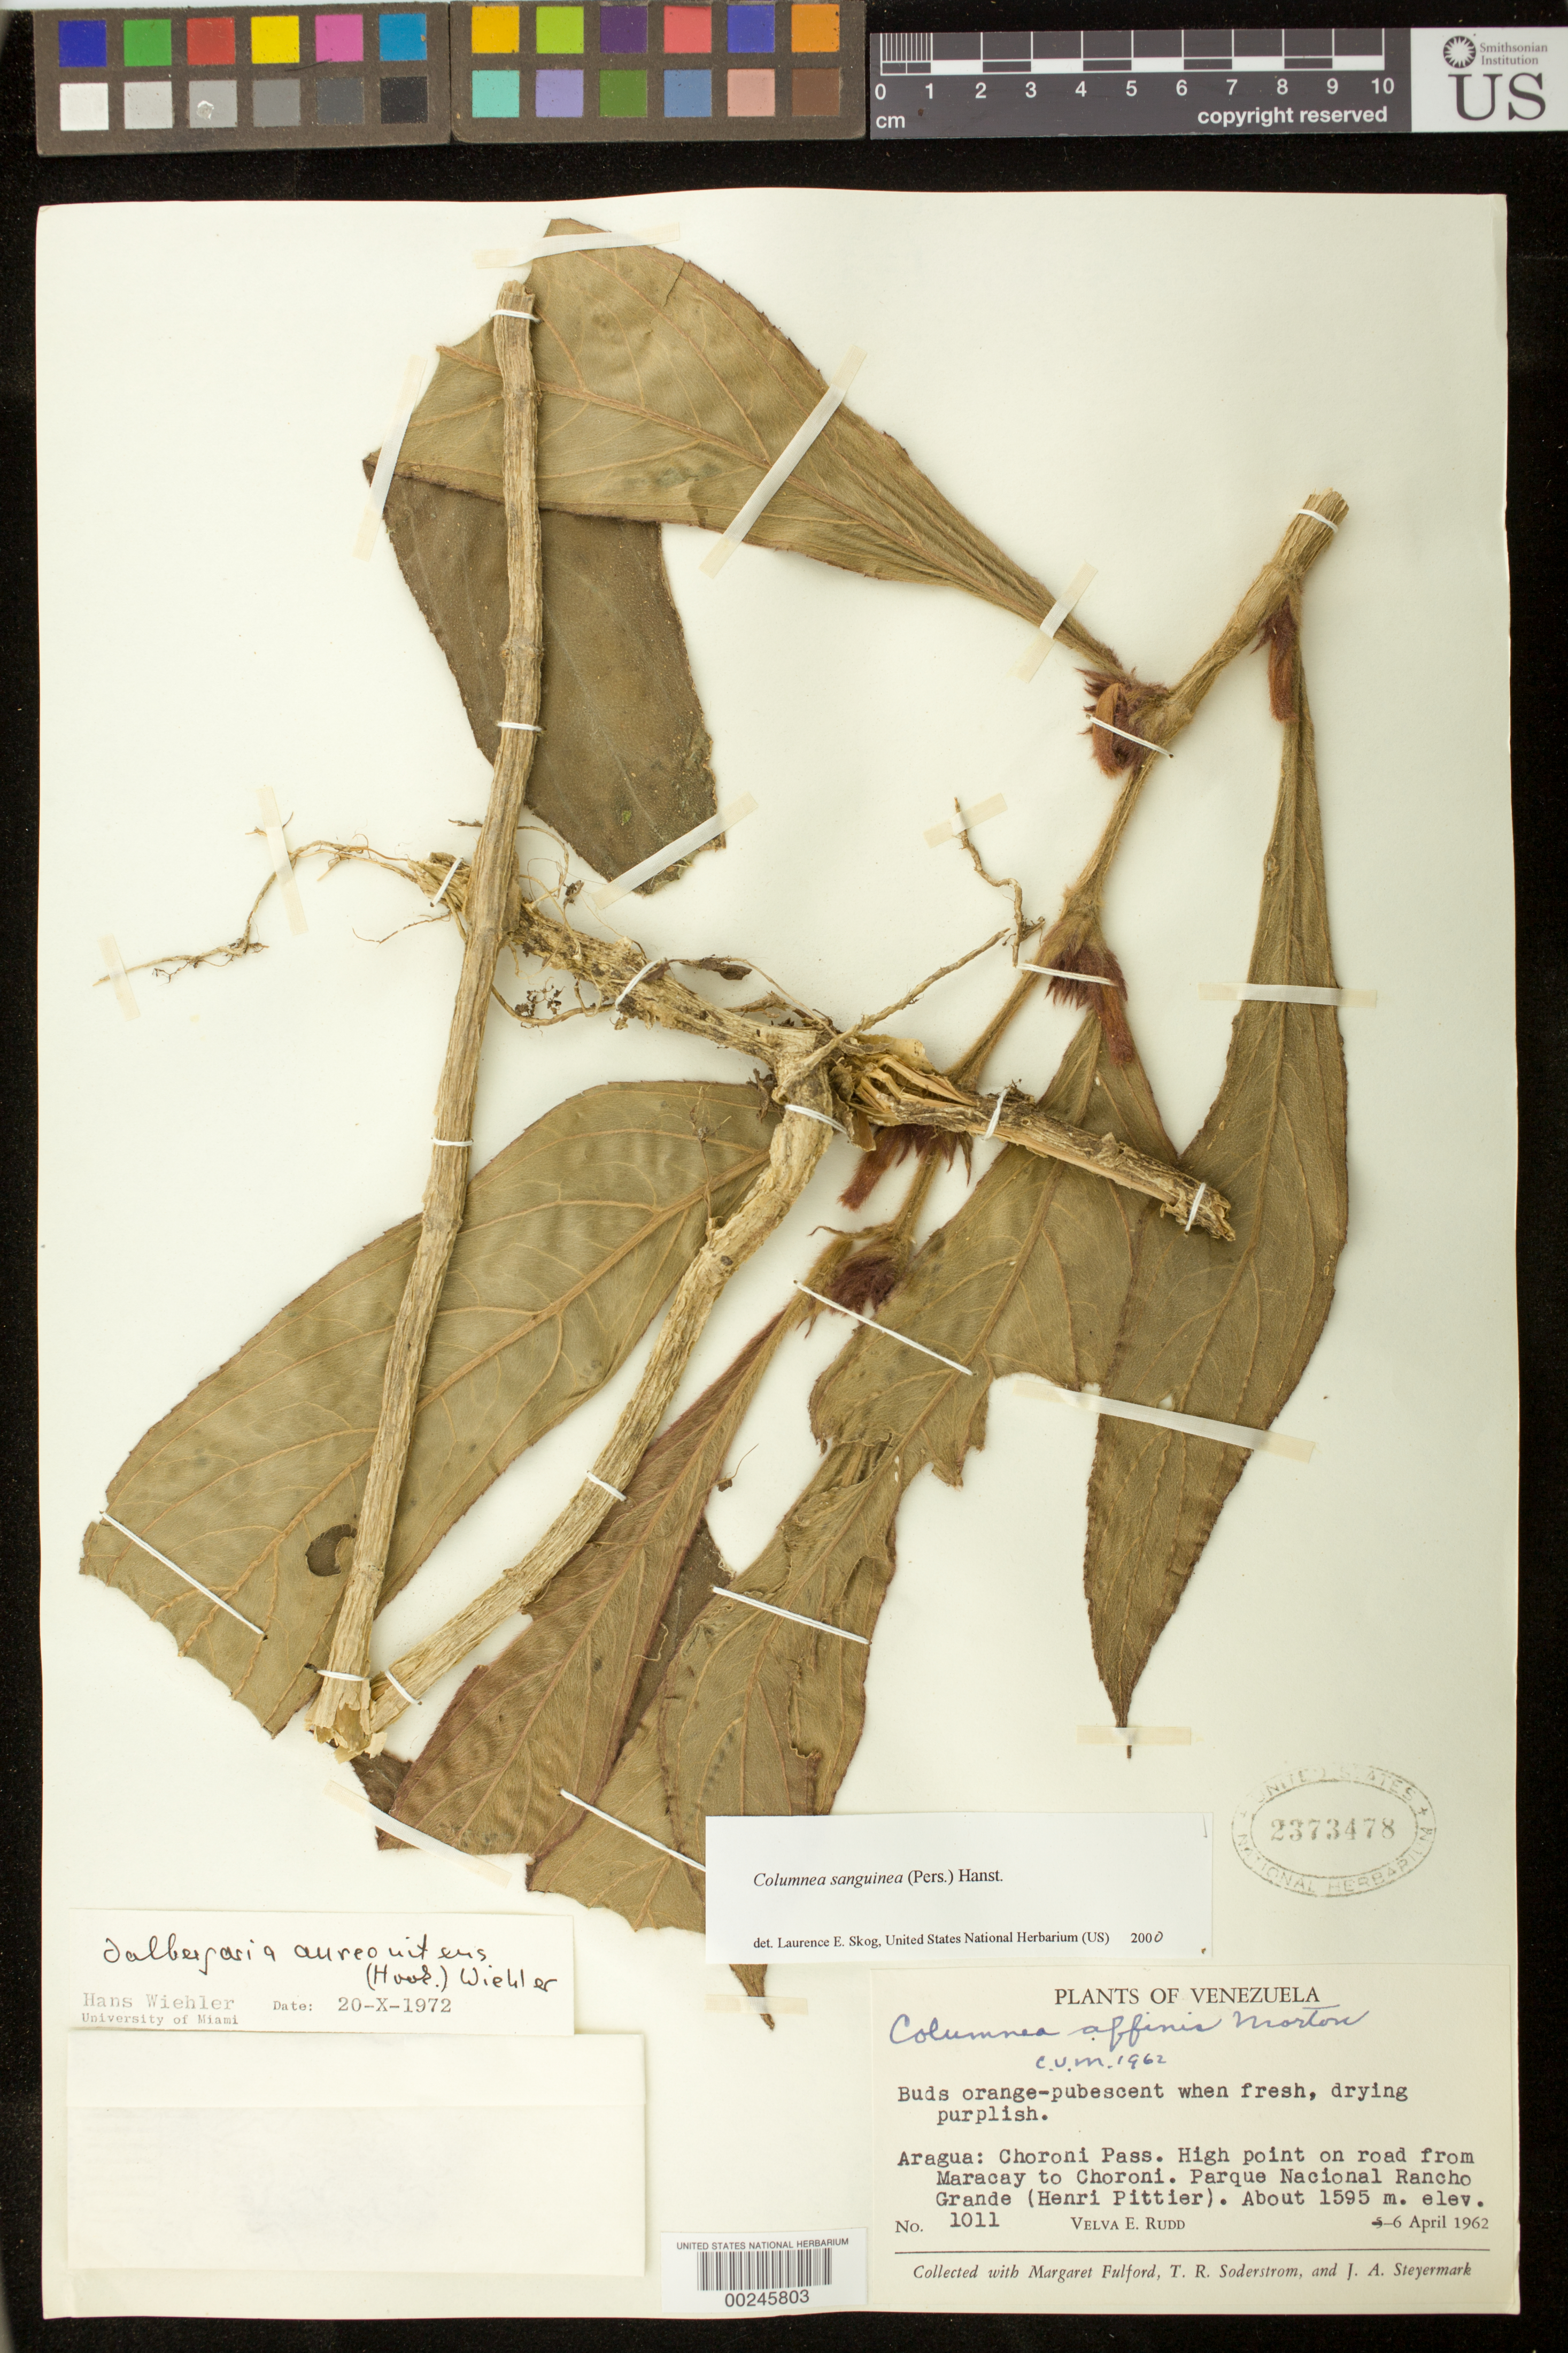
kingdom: Plantae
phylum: Tracheophyta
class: Magnoliopsida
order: Lamiales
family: Gesneriaceae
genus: Columnea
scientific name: Columnea sanguinea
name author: (Pers.) Hanst.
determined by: Skog, Laurence E.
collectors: V. E. Rudd, M. Fulford, T. R. Soderstrom & J. Steyermark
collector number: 1011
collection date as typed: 06 Apr 1962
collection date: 1962-04-06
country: Venezuela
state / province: Aragua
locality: Choroni Pass, high point on road from Maracay to Choroni, Parque Nacional Rancho Grande (Henri Pittier)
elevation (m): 1595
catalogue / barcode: US 2373478